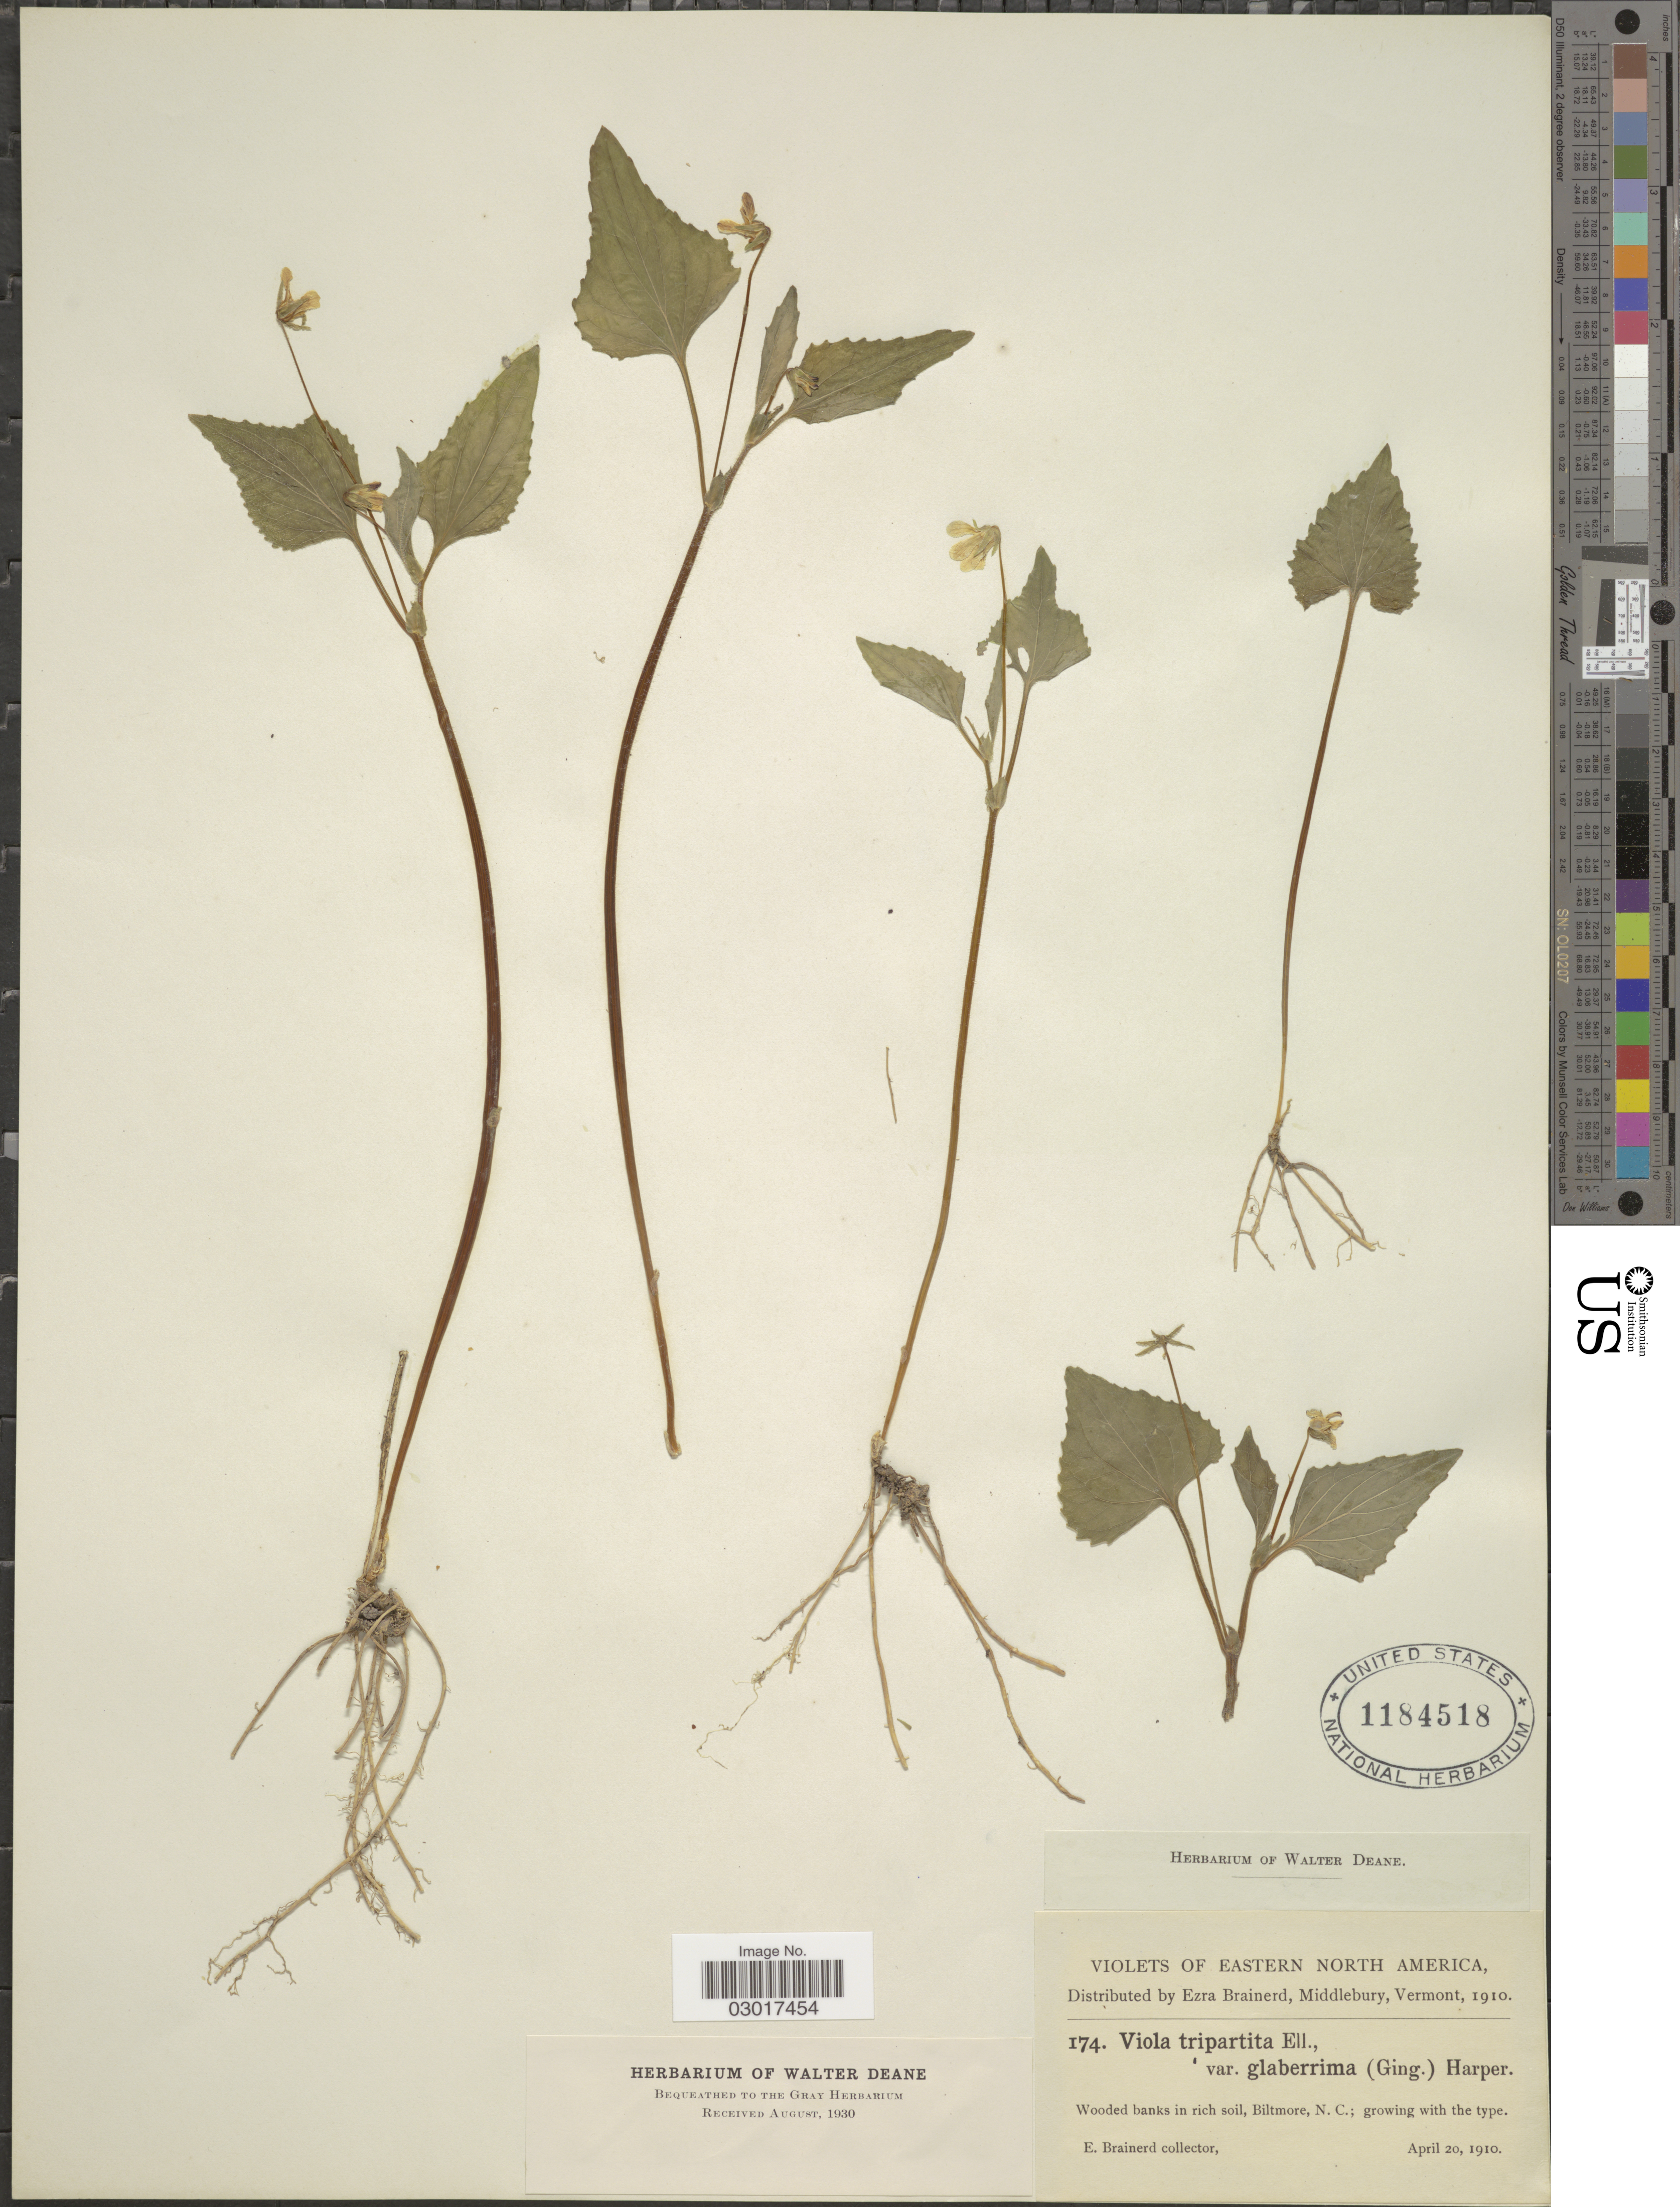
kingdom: Plantae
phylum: Tracheophyta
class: Magnoliopsida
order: Malpighiales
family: Violaceae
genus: Viola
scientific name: Viola tripartita var. glaberrima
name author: (Ging.) R.M. Harper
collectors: E. Brainerd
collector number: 174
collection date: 1910-04-20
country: United States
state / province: North Carolina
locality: Eastern North America, Biltmore.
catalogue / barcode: US 1184518